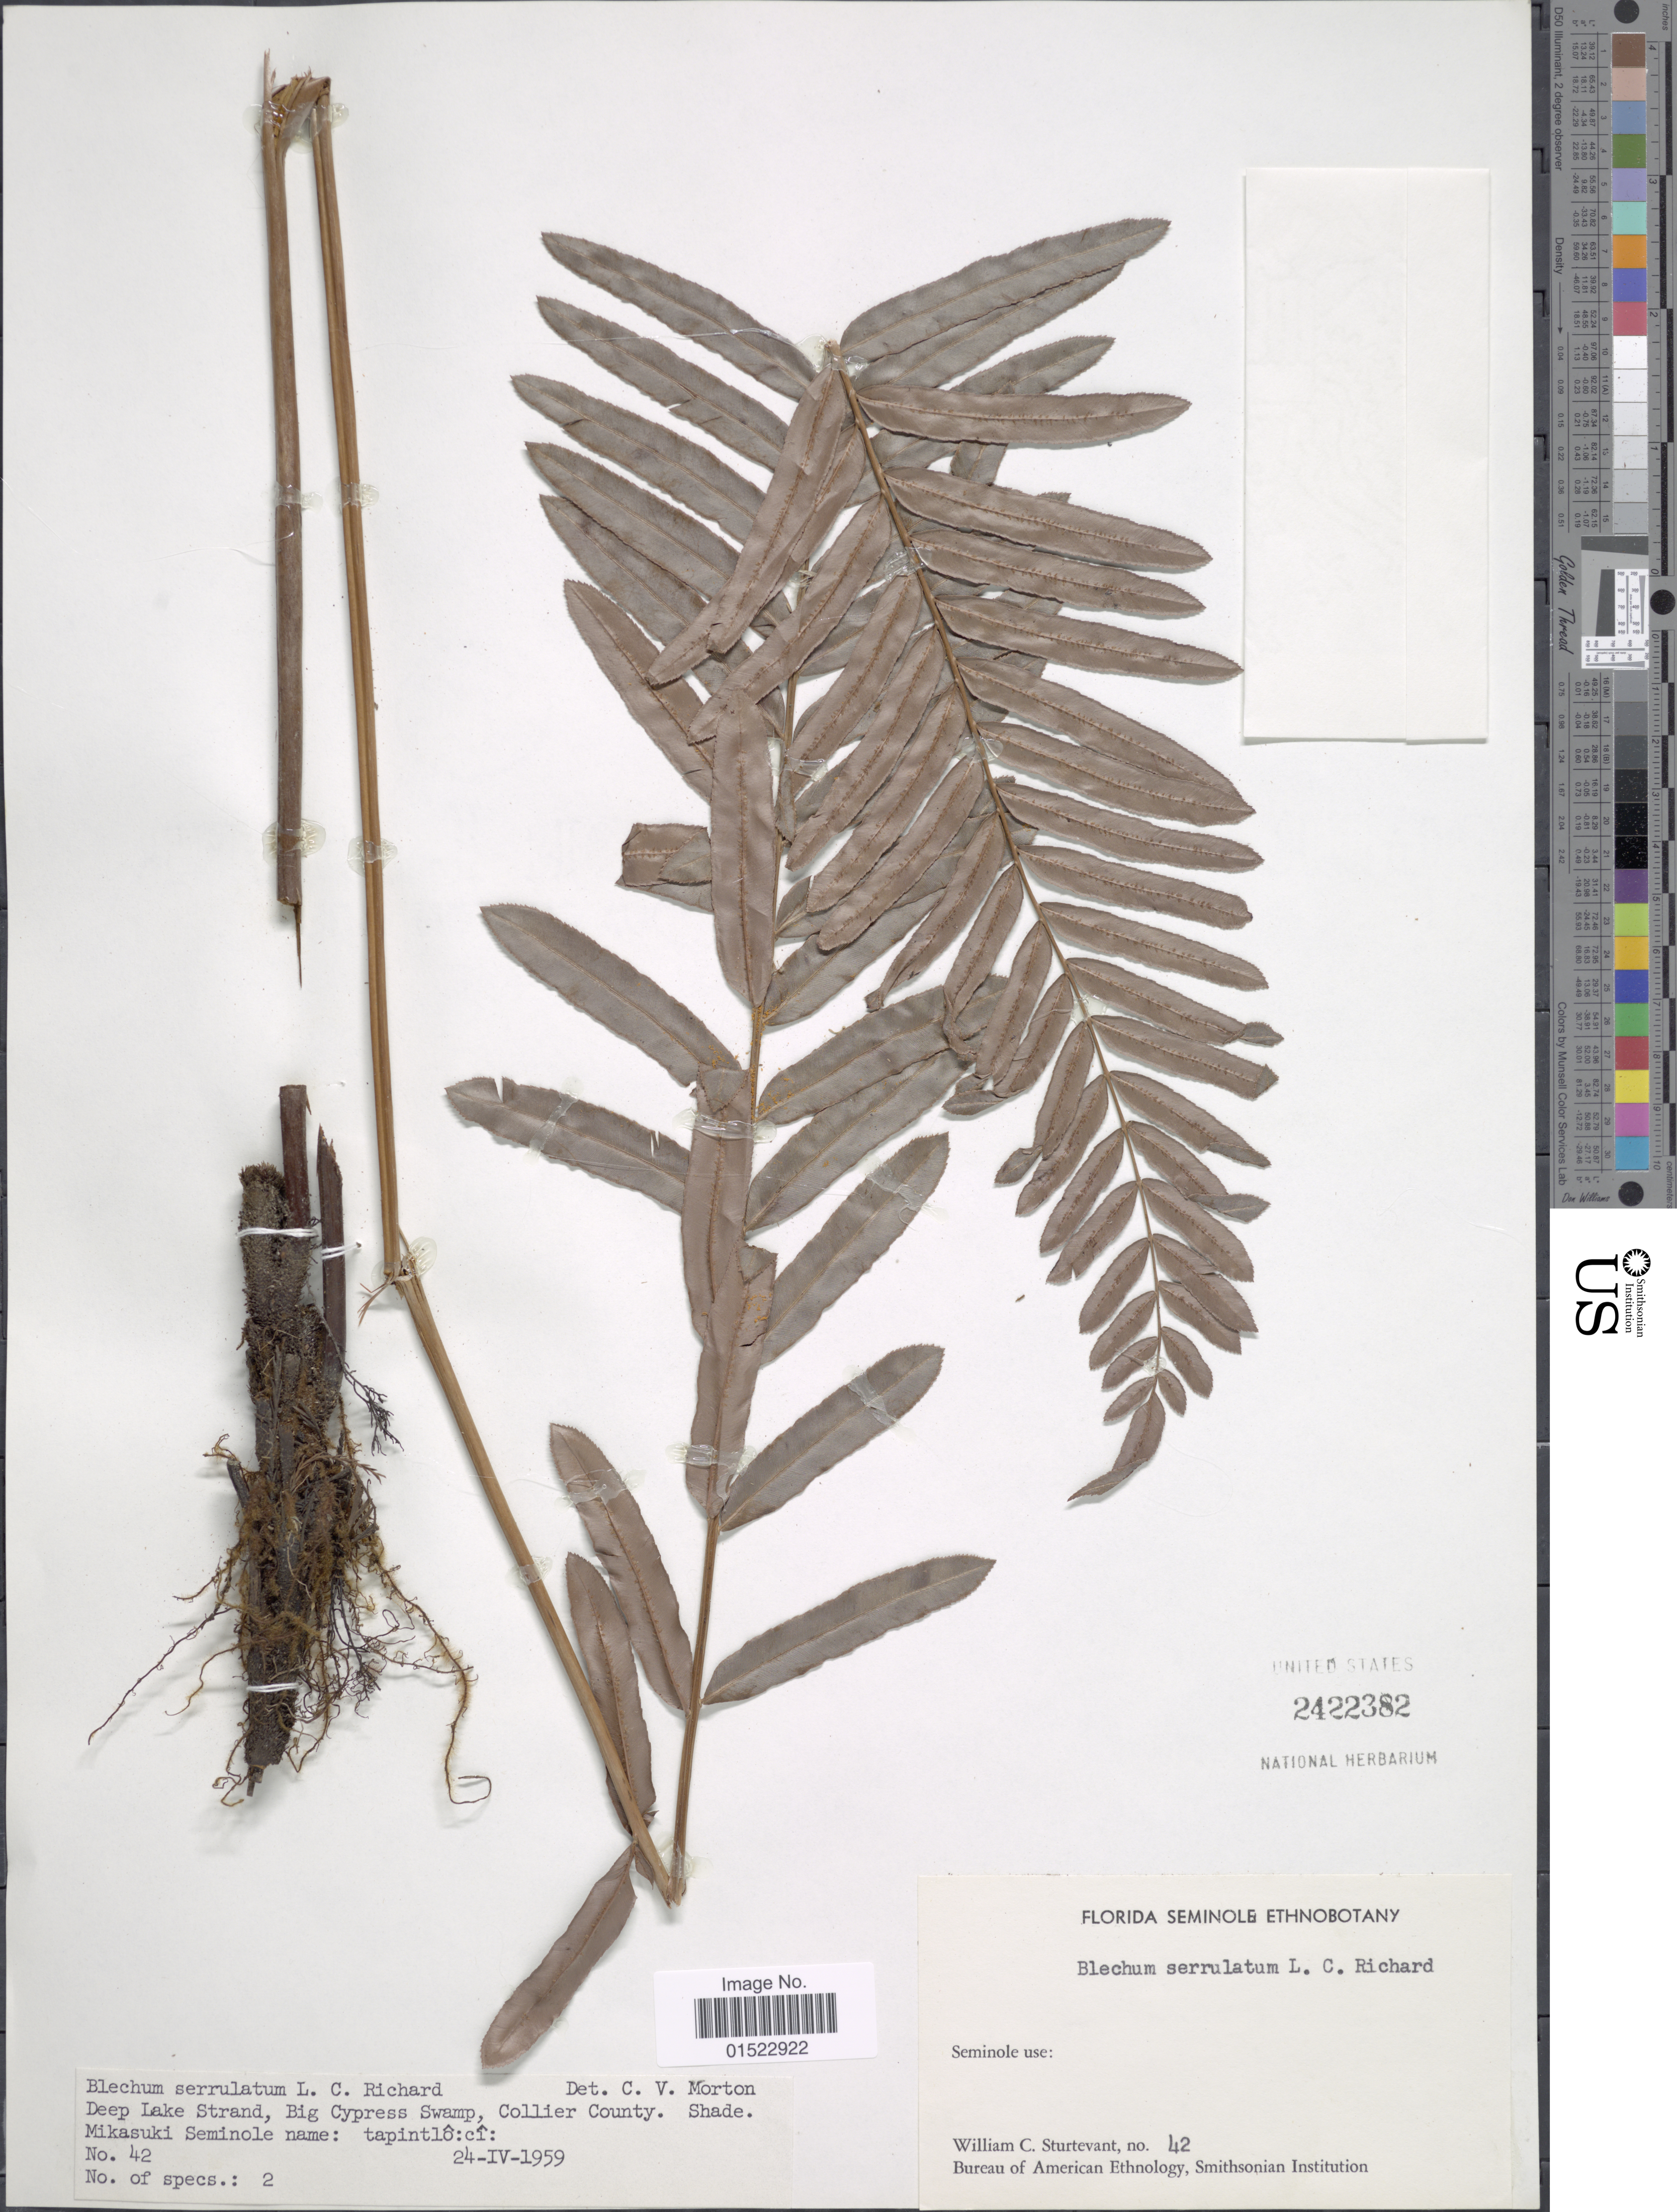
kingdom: Plantae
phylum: Tracheophyta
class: Polypodiopsida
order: Polypodiales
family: Blechnaceae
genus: Telmatoblechnum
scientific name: Telmatoblechnum serrulatum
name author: (Rich.) Perrie et al.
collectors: W. Sturtevant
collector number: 42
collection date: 1959-04-24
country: United States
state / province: Florida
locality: Seminole Ethnobotany, Deep Lake Strand, Big Cypress Swamp, Collier County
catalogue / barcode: US 2422382